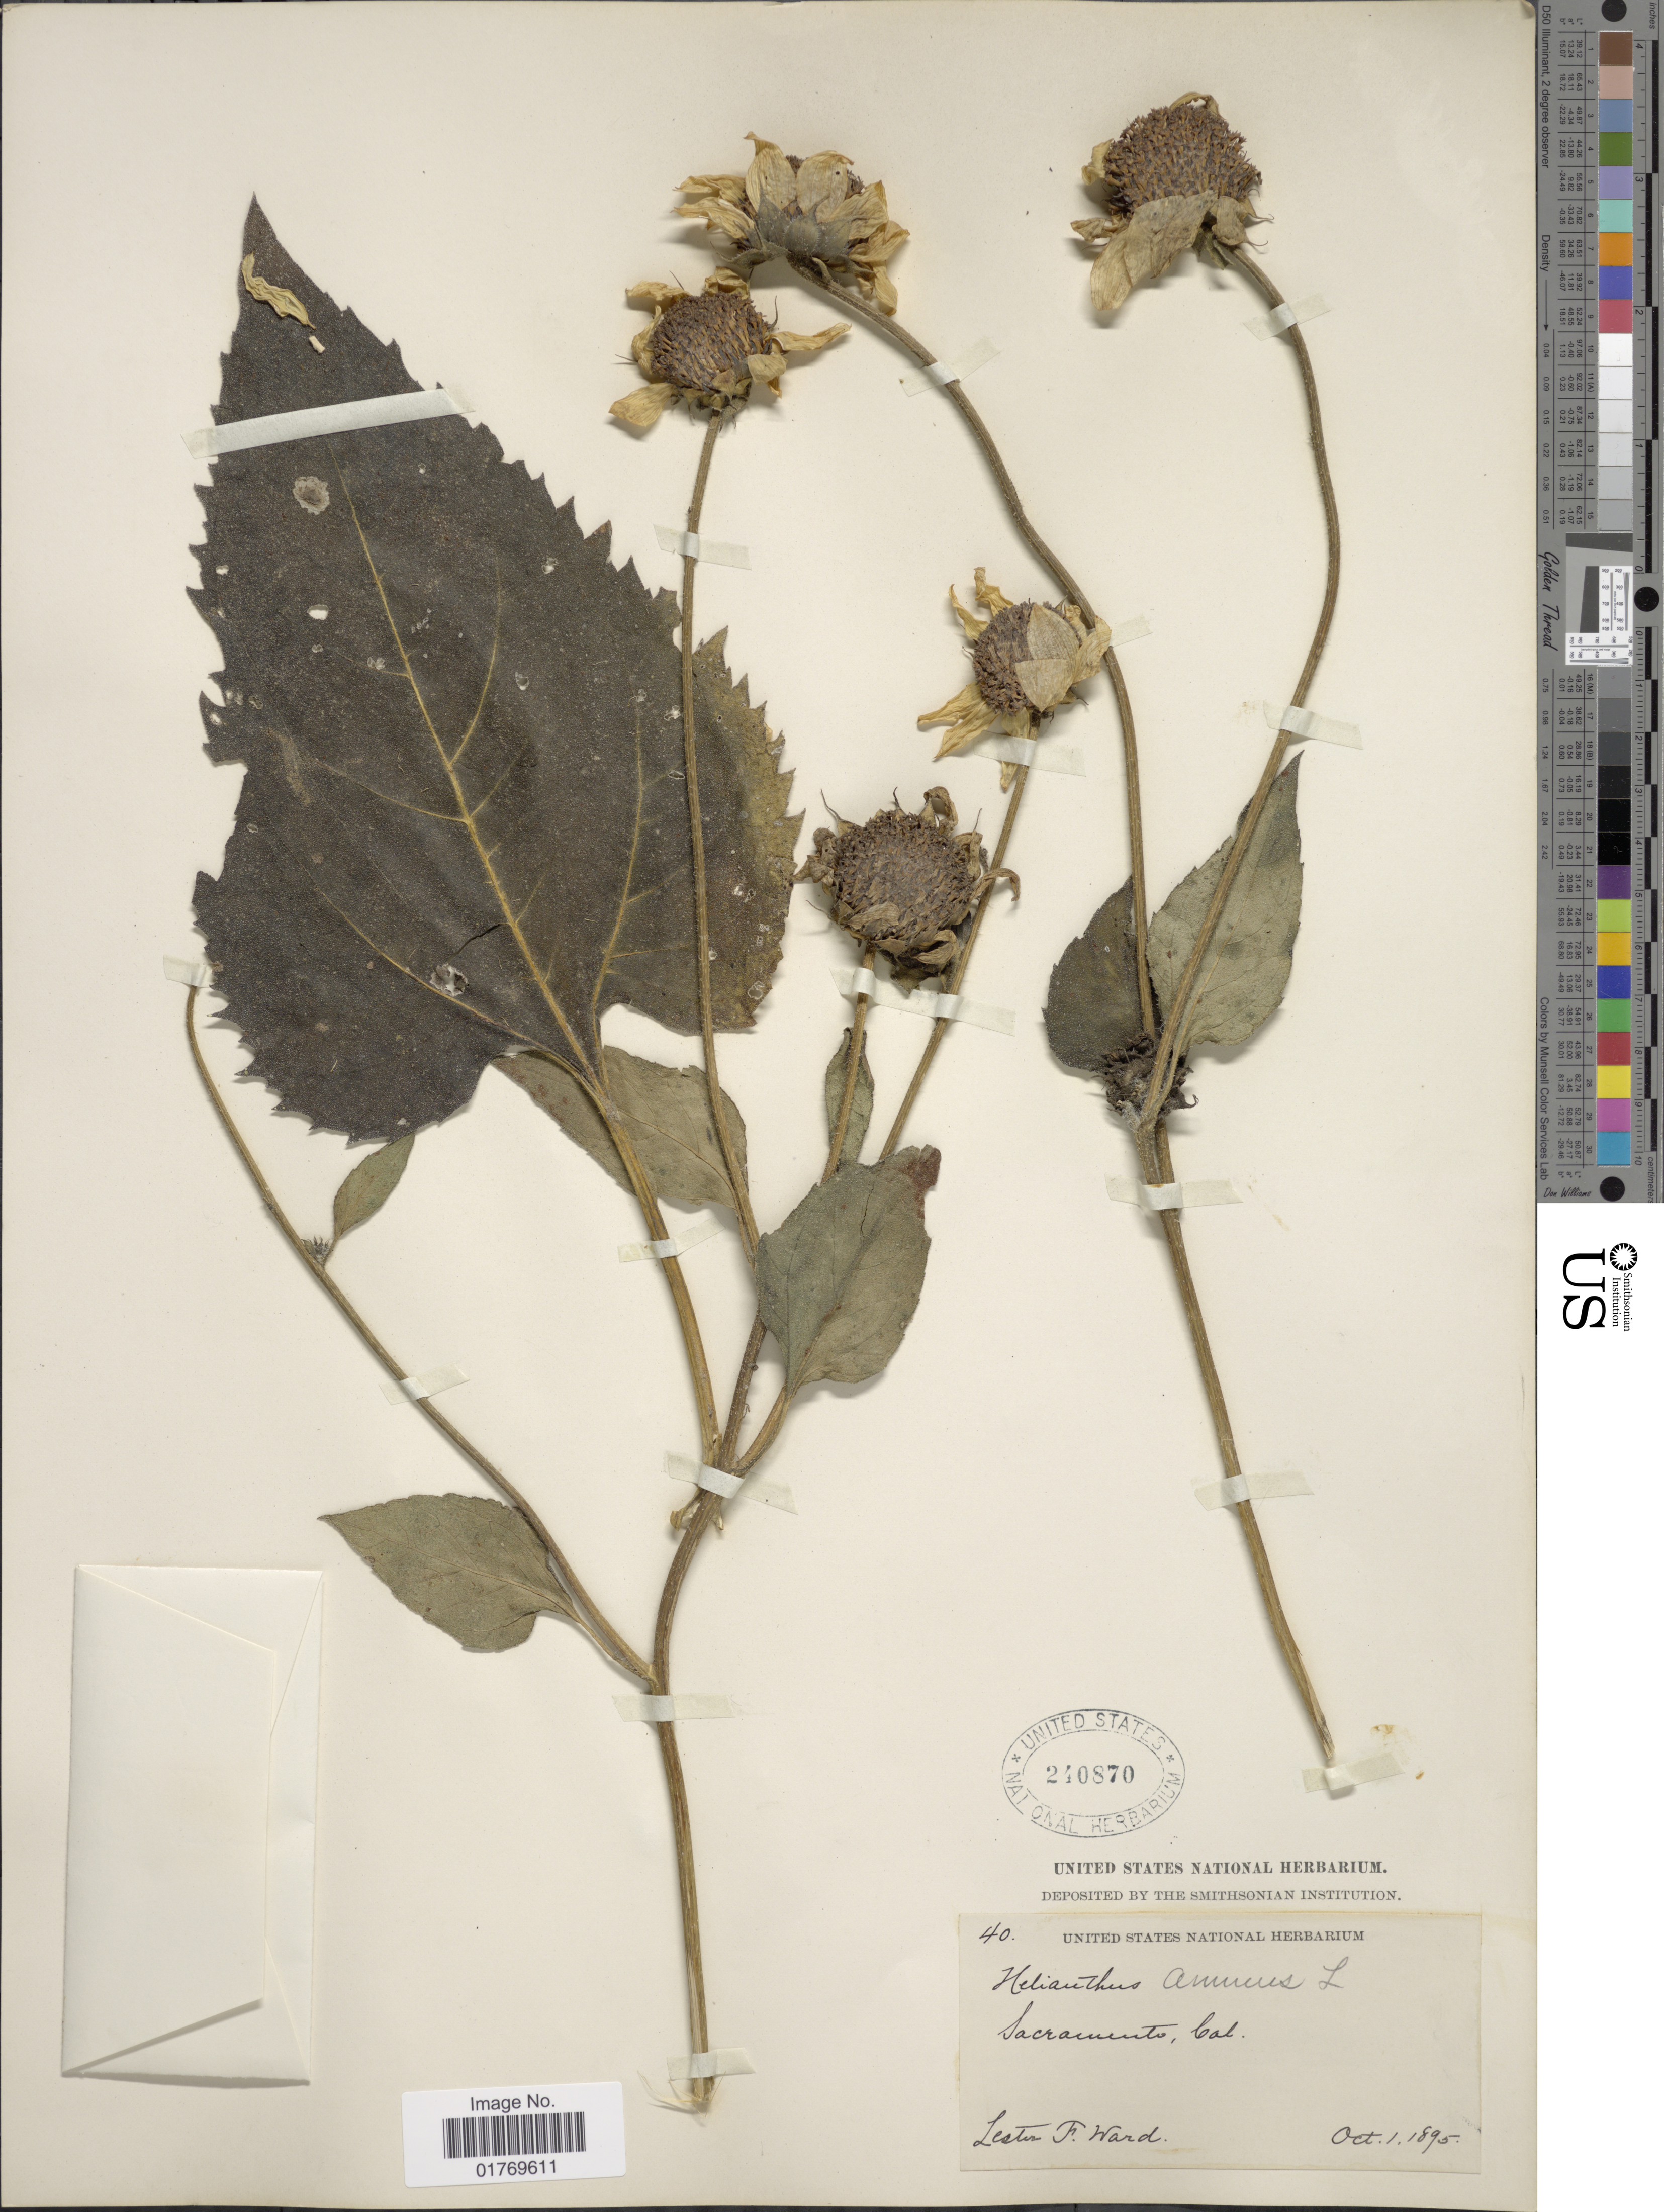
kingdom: Plantae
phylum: Tracheophyta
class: Magnoliopsida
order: Asterales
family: Asteraceae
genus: Helianthus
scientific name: Helianthus annuus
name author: L.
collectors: L. F. Ward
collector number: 40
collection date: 1895-10-01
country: United States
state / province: California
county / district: Sacramento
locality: Sacramento, Cal.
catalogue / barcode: US 240870